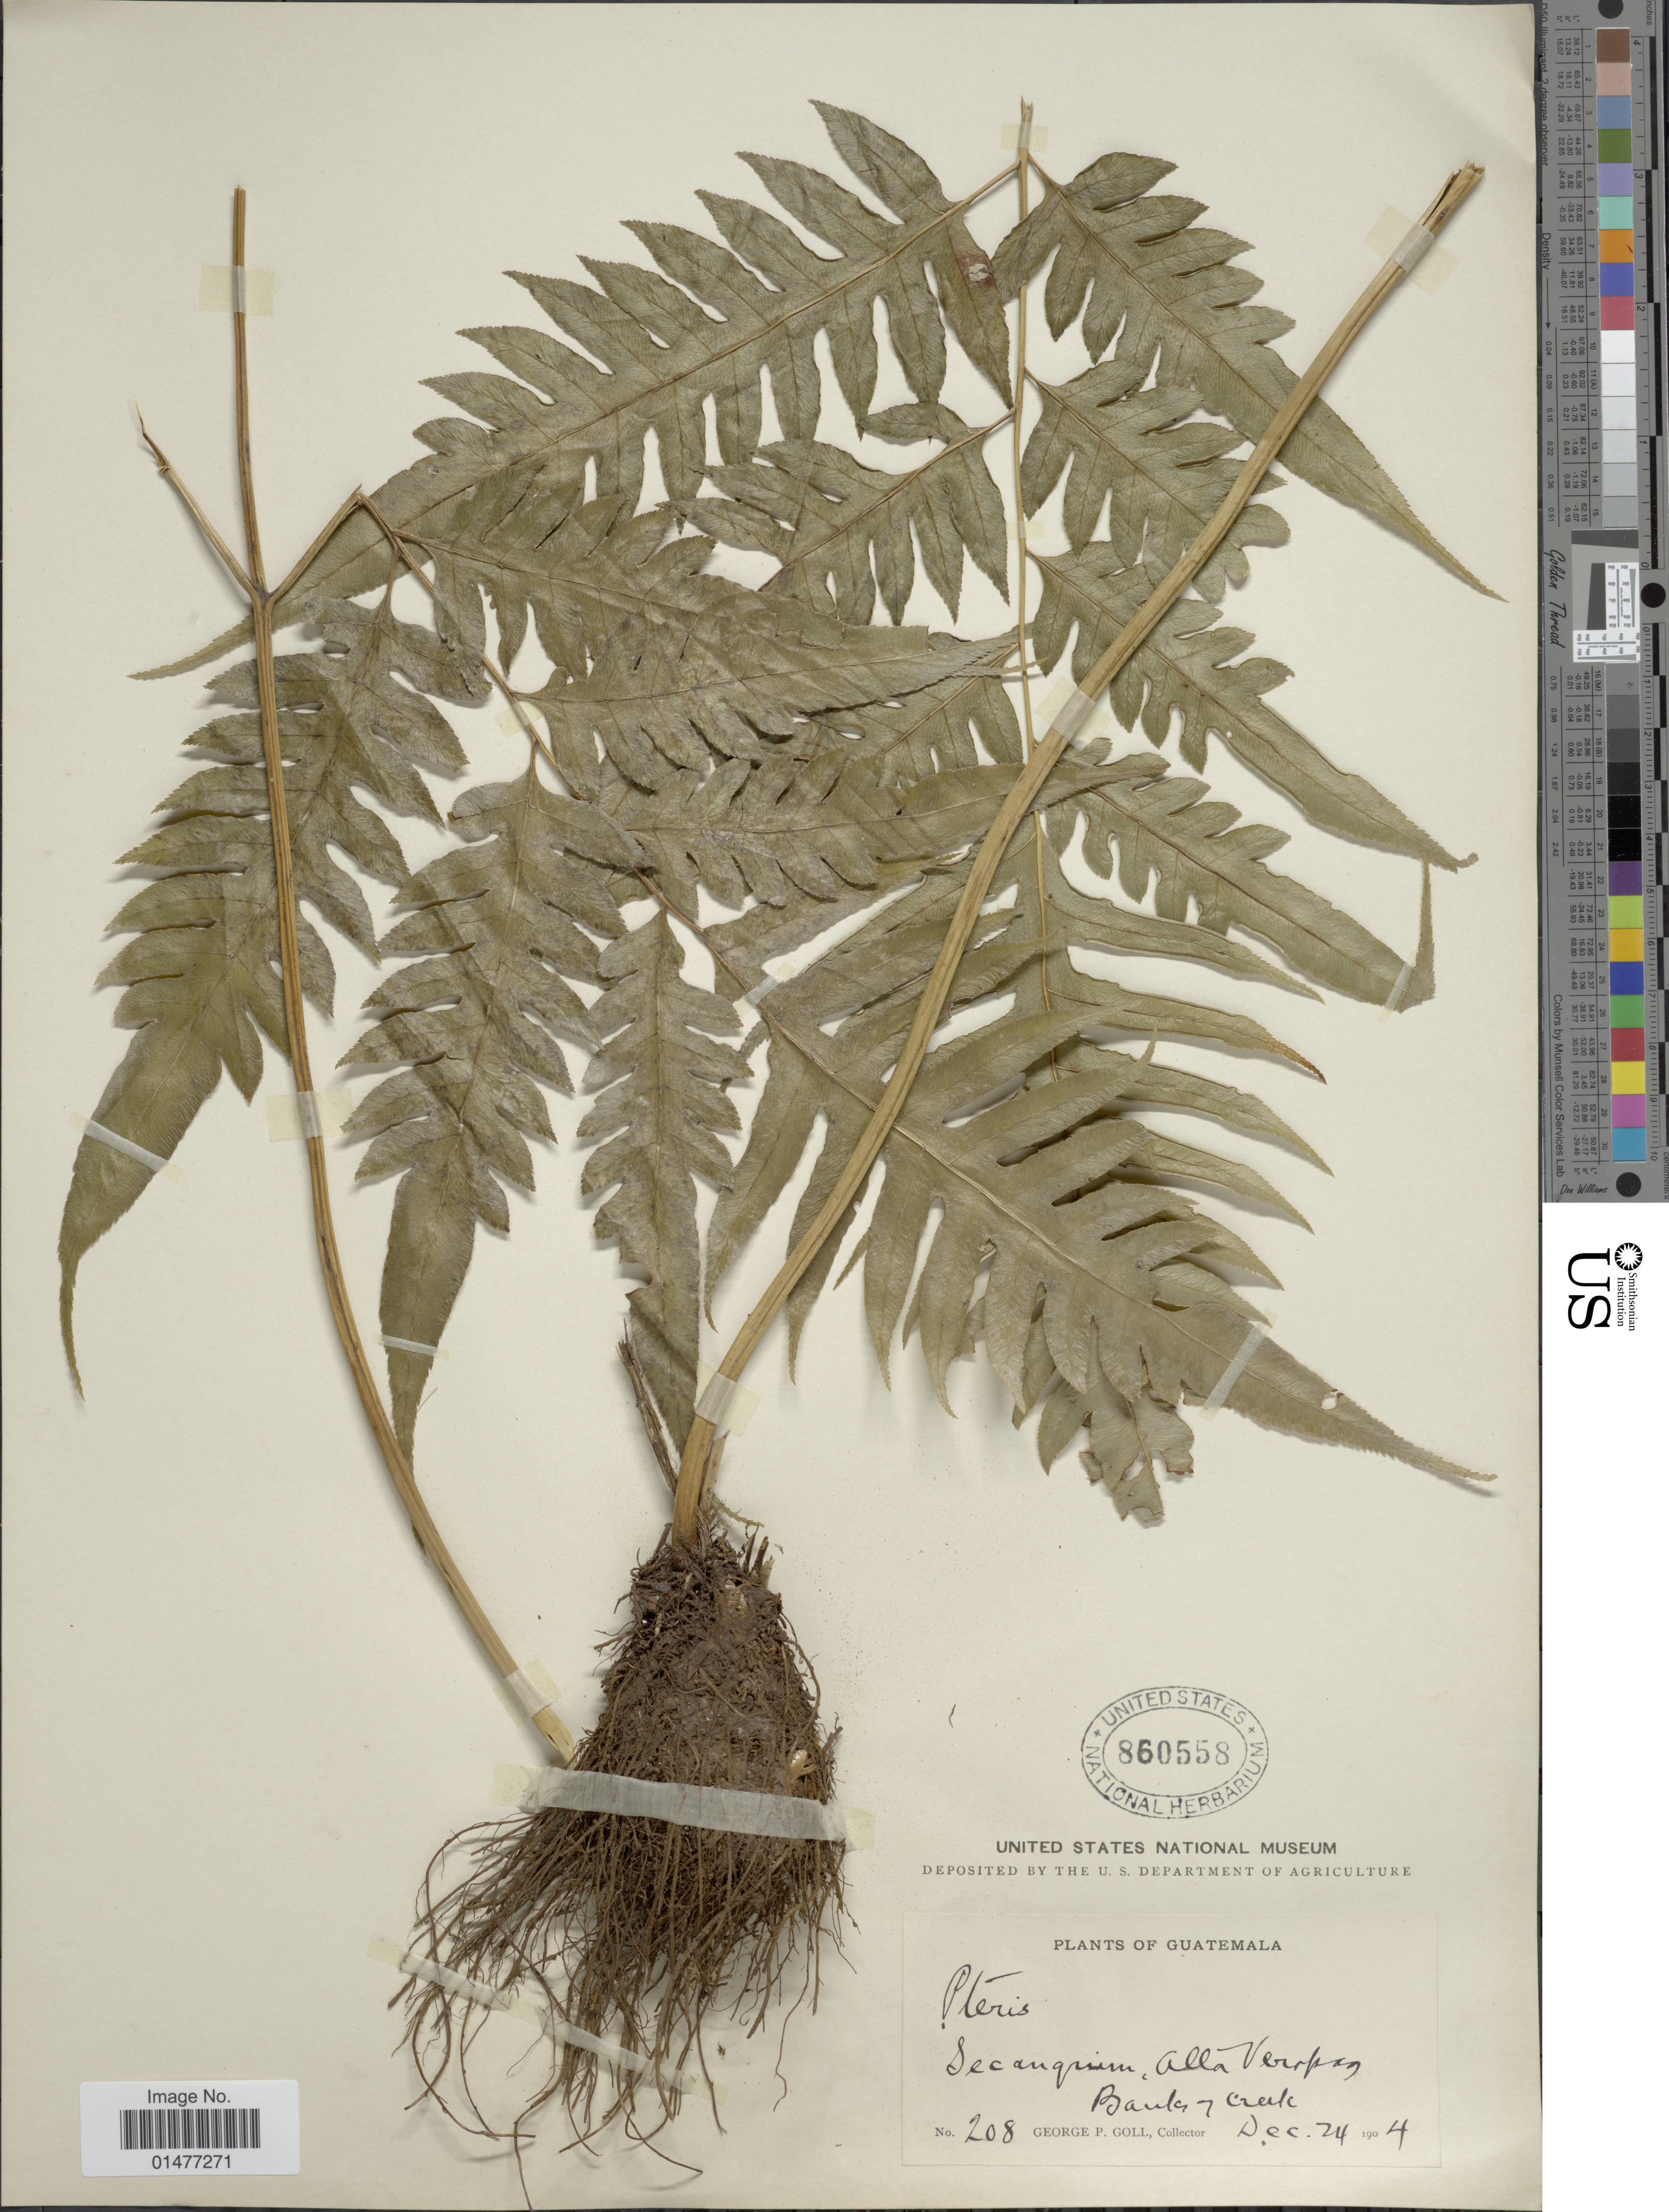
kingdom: Plantae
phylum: Tracheophyta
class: Polypodiopsida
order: Polypodiales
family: Pteridaceae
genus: Pteris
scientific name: Pteris altissima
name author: Poir.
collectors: G. P. Goll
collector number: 208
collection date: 1904-12-24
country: Guatemala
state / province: Alta Verapaz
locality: Secanquim, Alta Verapaz. Bank of Creek.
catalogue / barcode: US 860558